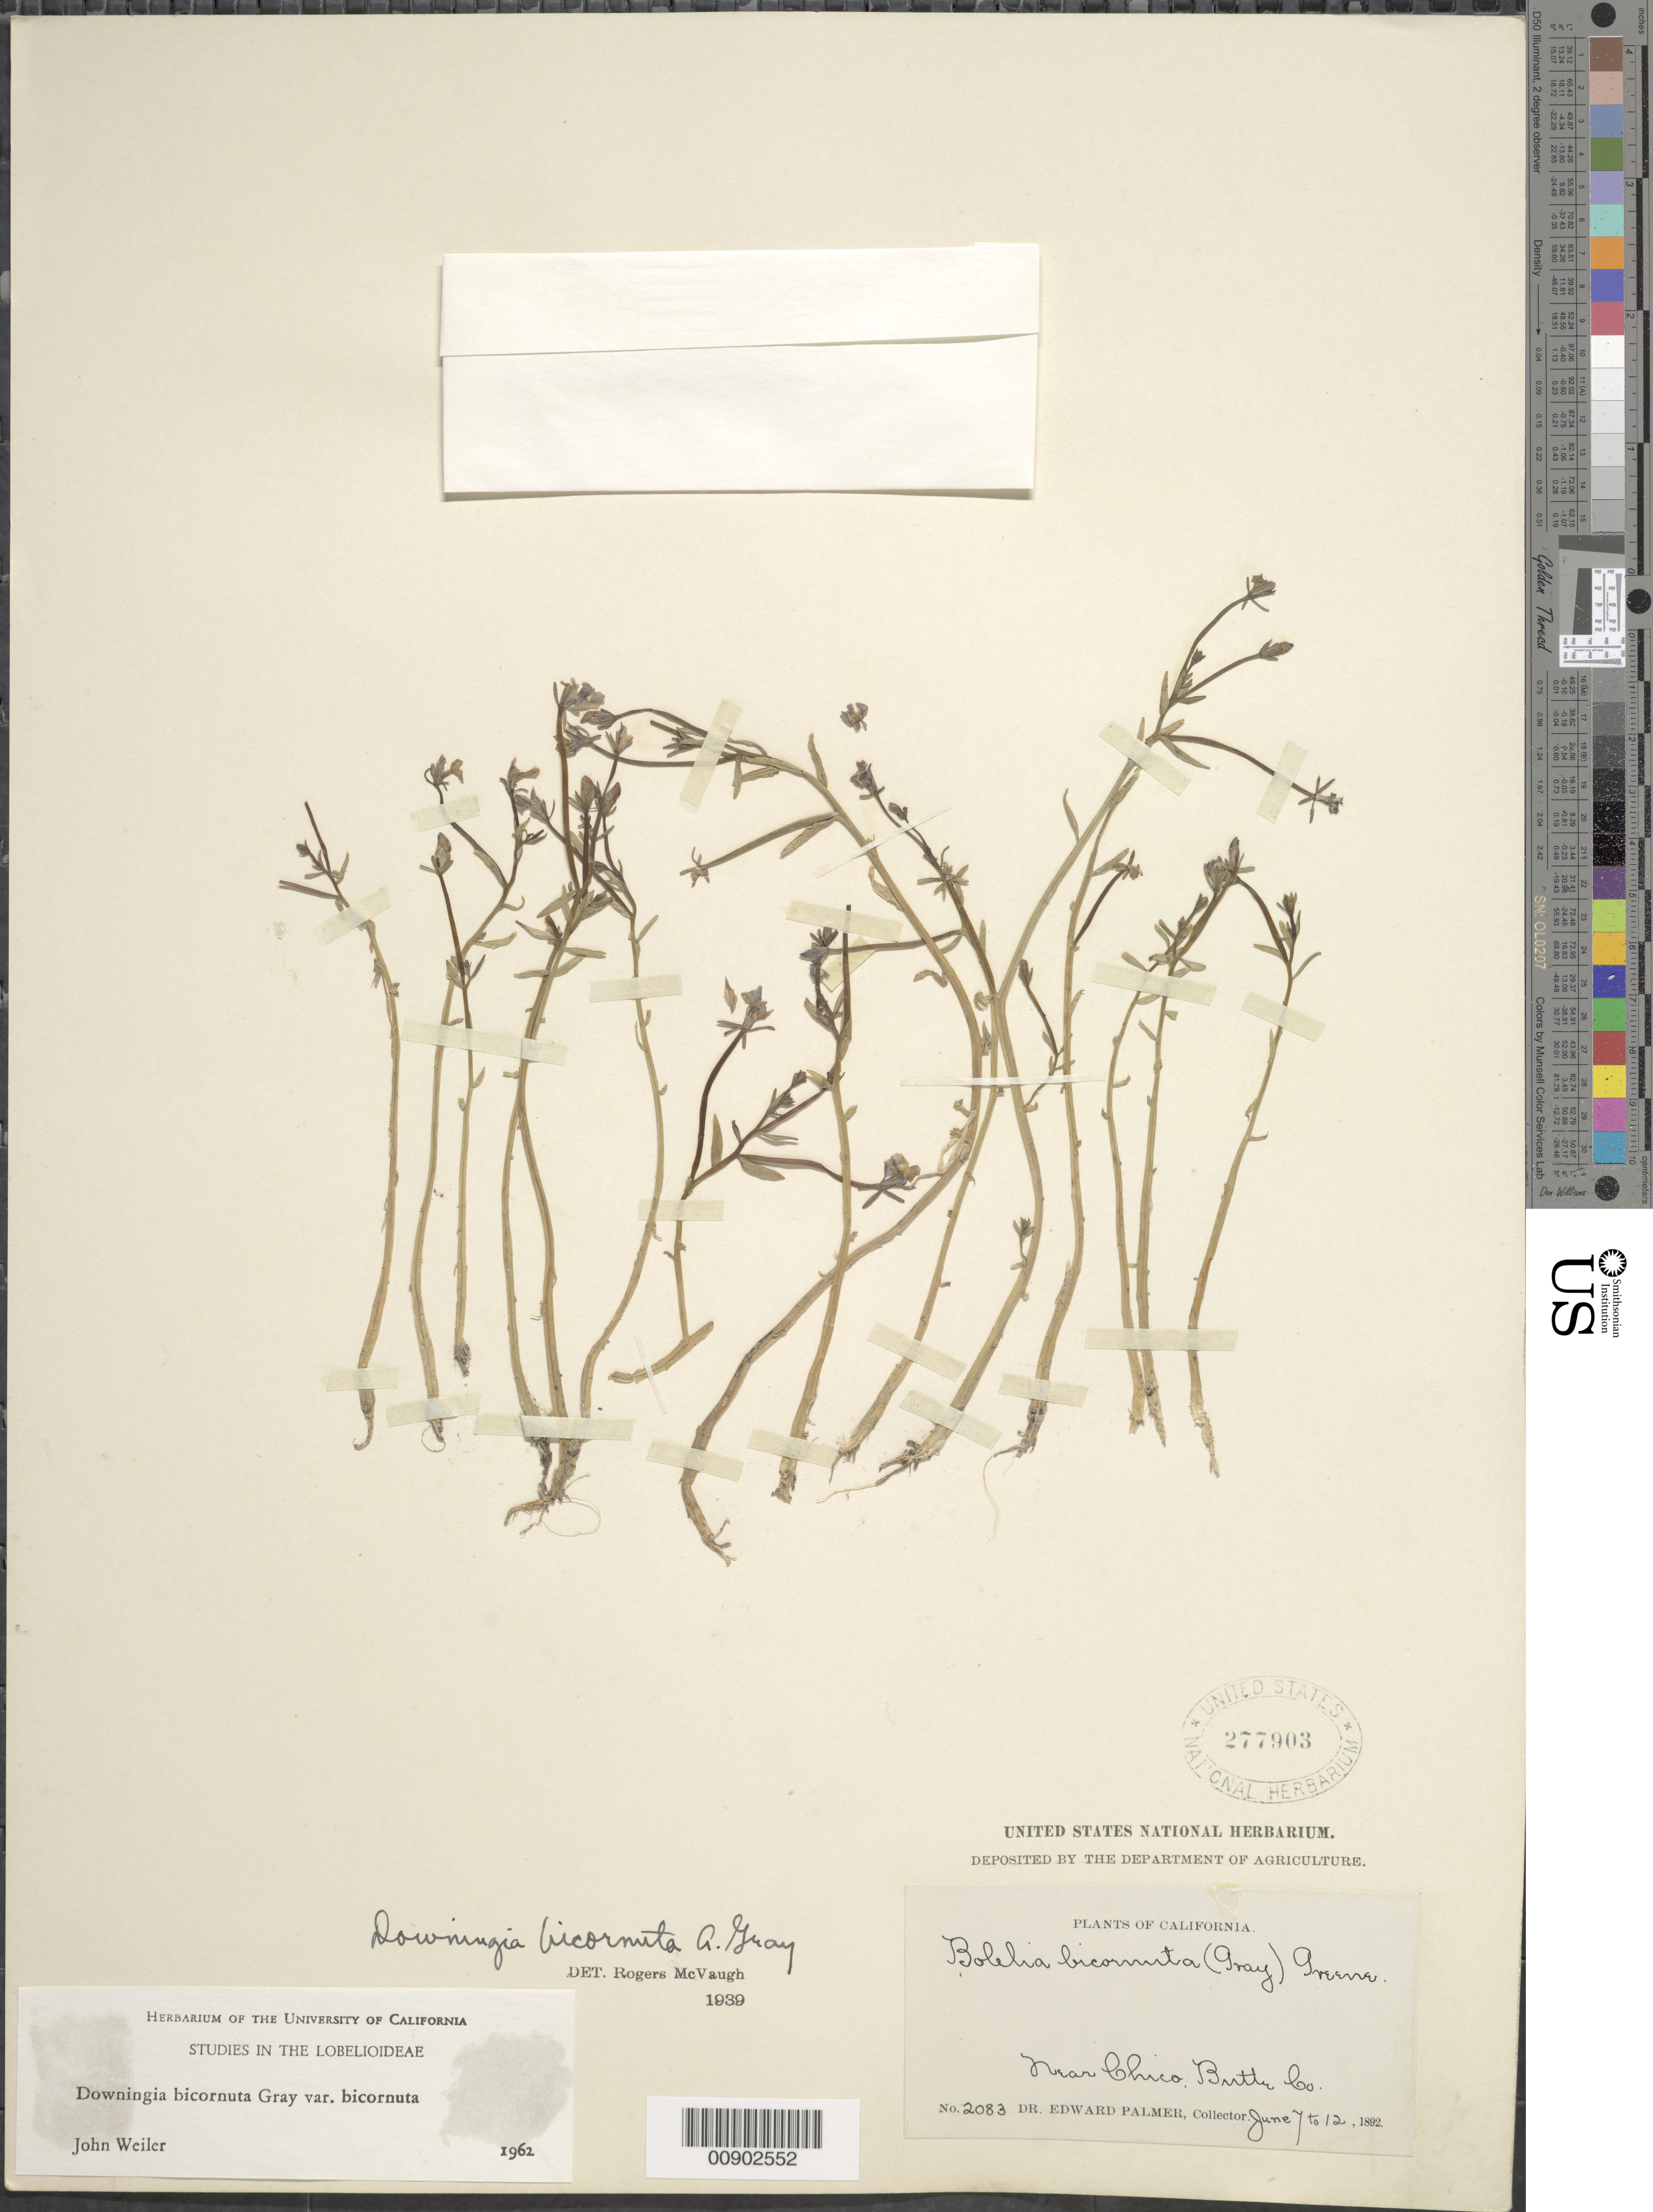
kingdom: Plantae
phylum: Tracheophyta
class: Magnoliopsida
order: Asterales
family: Campanulaceae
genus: Downingia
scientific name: Downingia bicornuta var. bicornuta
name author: A. Gray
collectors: E. Palmer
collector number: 2083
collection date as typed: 07 Jun 1892 to 12 Jun 1892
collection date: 1892-06-07/1892-06-12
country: United States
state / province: California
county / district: Butte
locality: Near Chico, Butte County, California.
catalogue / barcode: US 277903